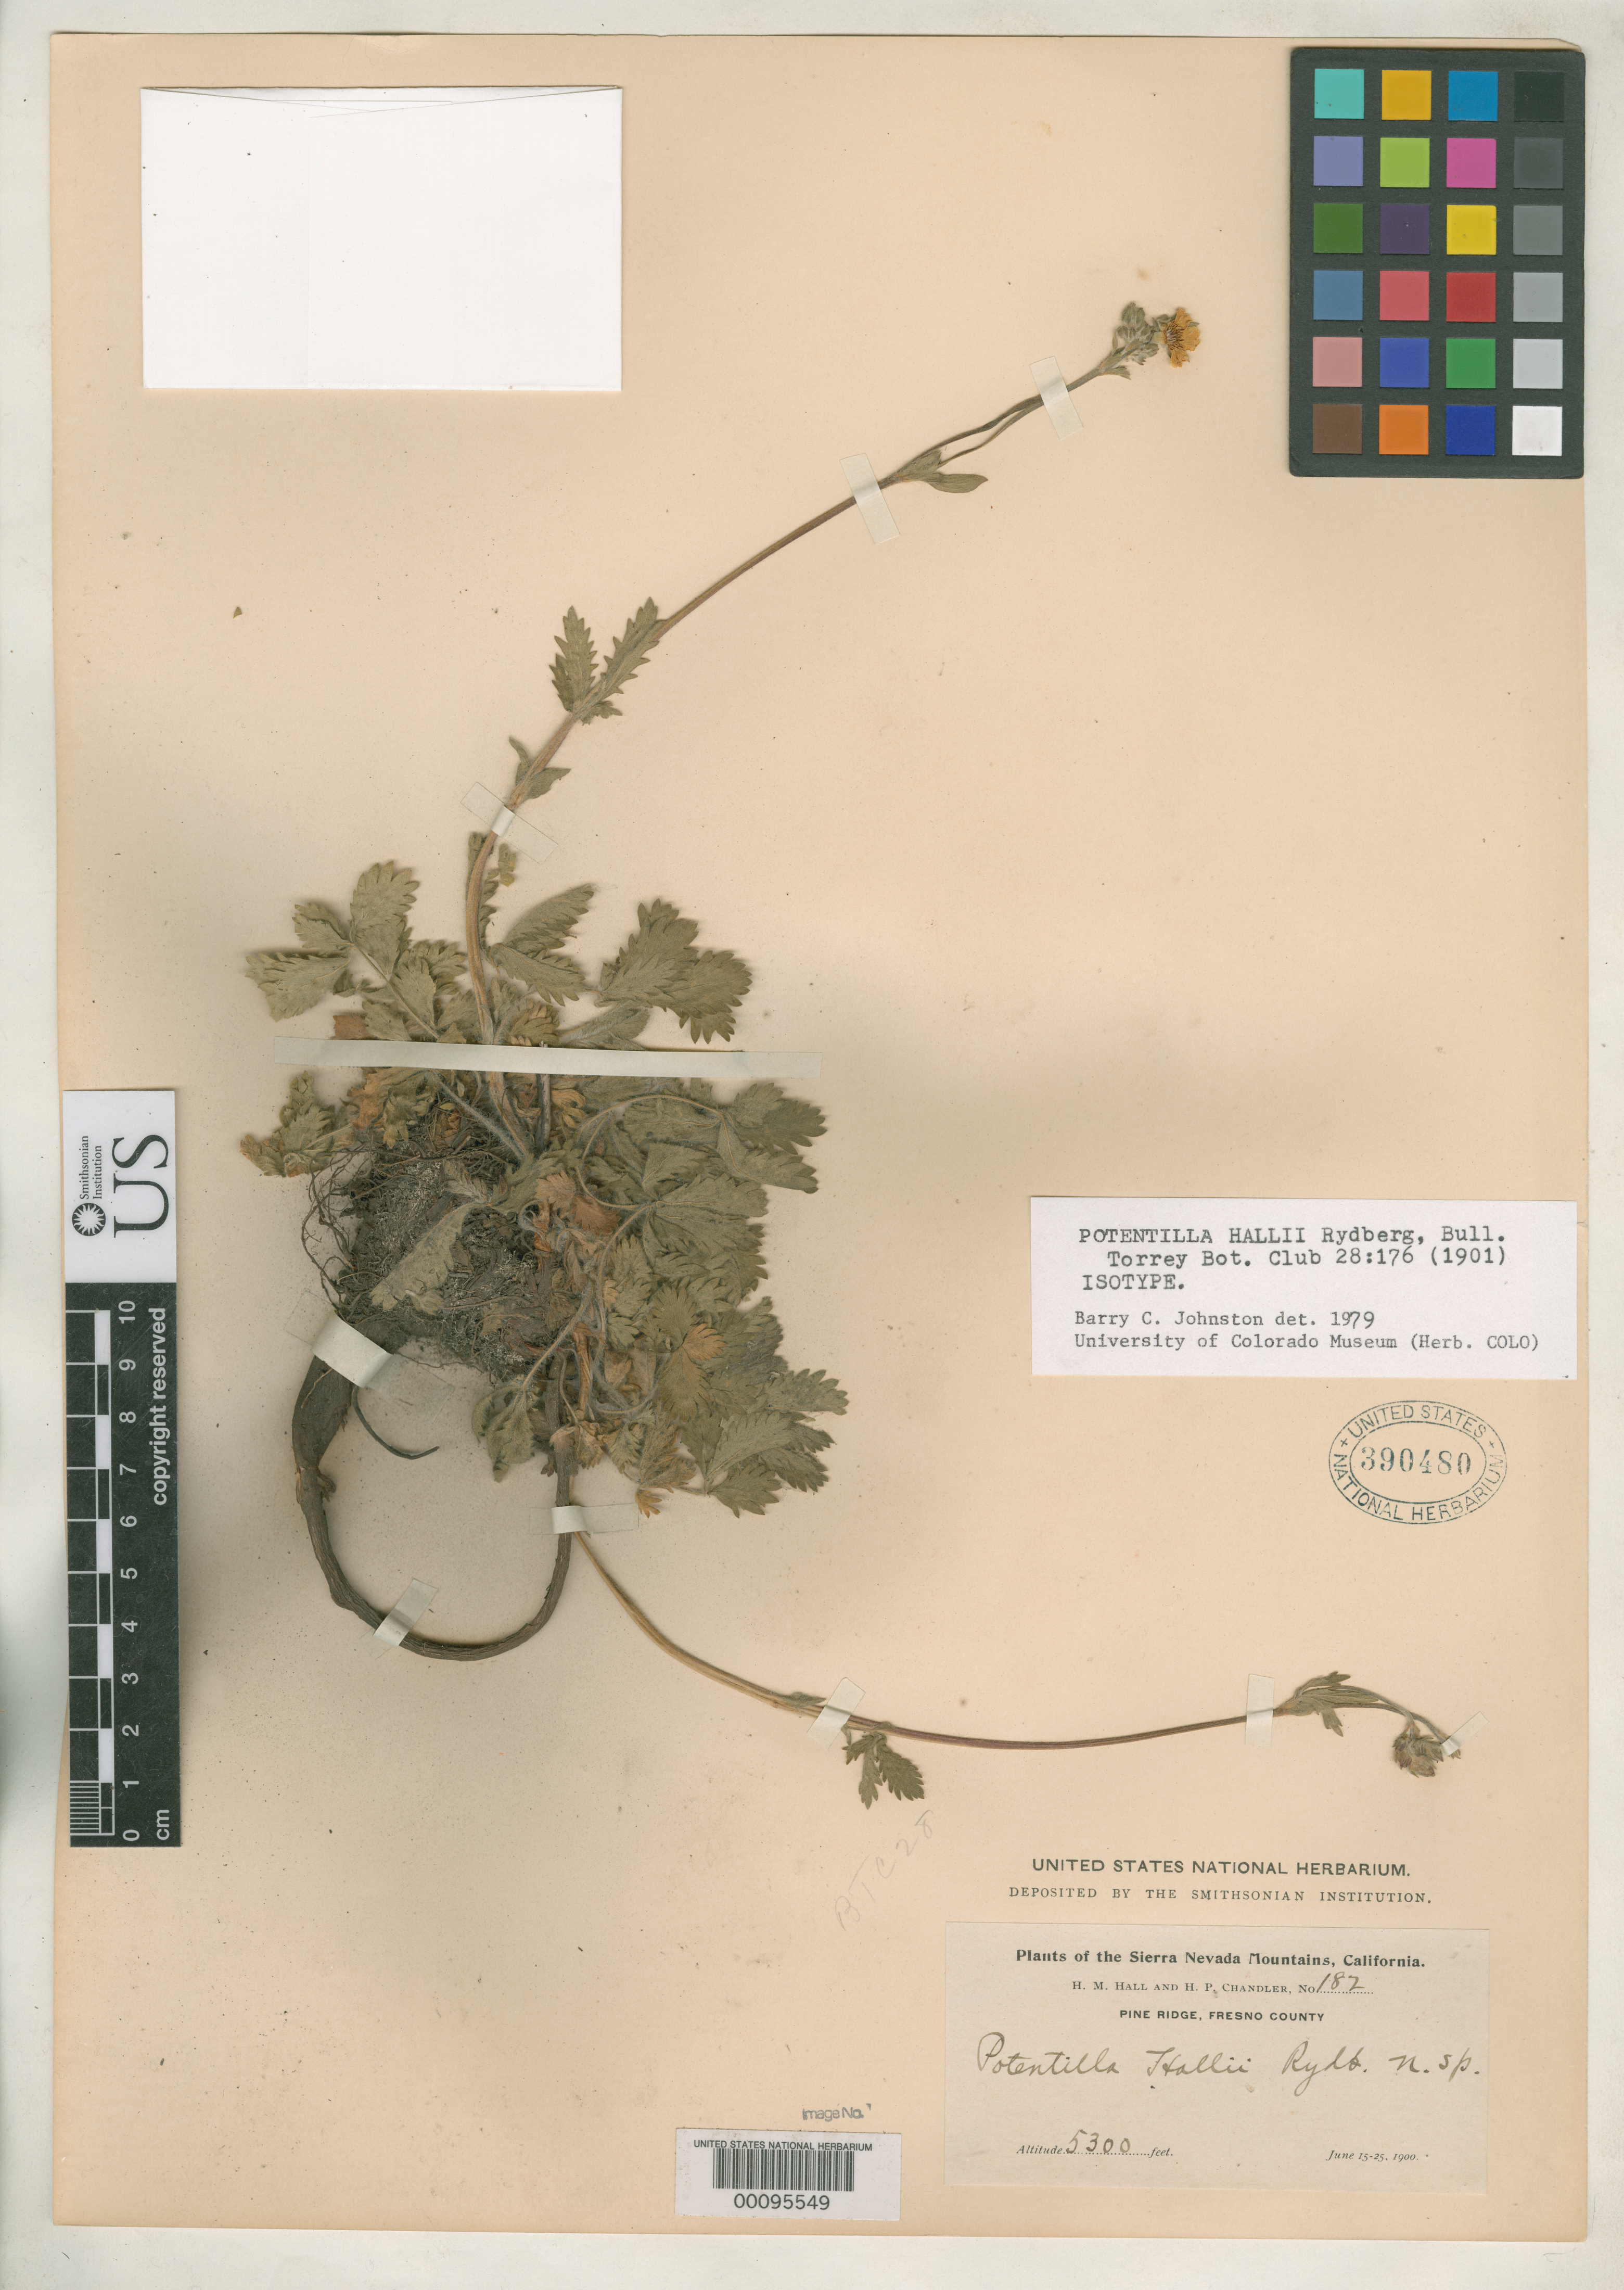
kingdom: Plantae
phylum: Tracheophyta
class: Magnoliopsida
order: Rosales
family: Rosaceae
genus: Potentilla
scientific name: Potentilla hallii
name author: Rydb.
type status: Isotype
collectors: H. M. Hall & H. Chandler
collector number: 182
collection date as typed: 15 Jun 1900 to 25 Jun 1900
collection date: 1900-06-15/1900-06-25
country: United States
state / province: California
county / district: Fresno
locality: Pine Ridge.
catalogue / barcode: US 390480